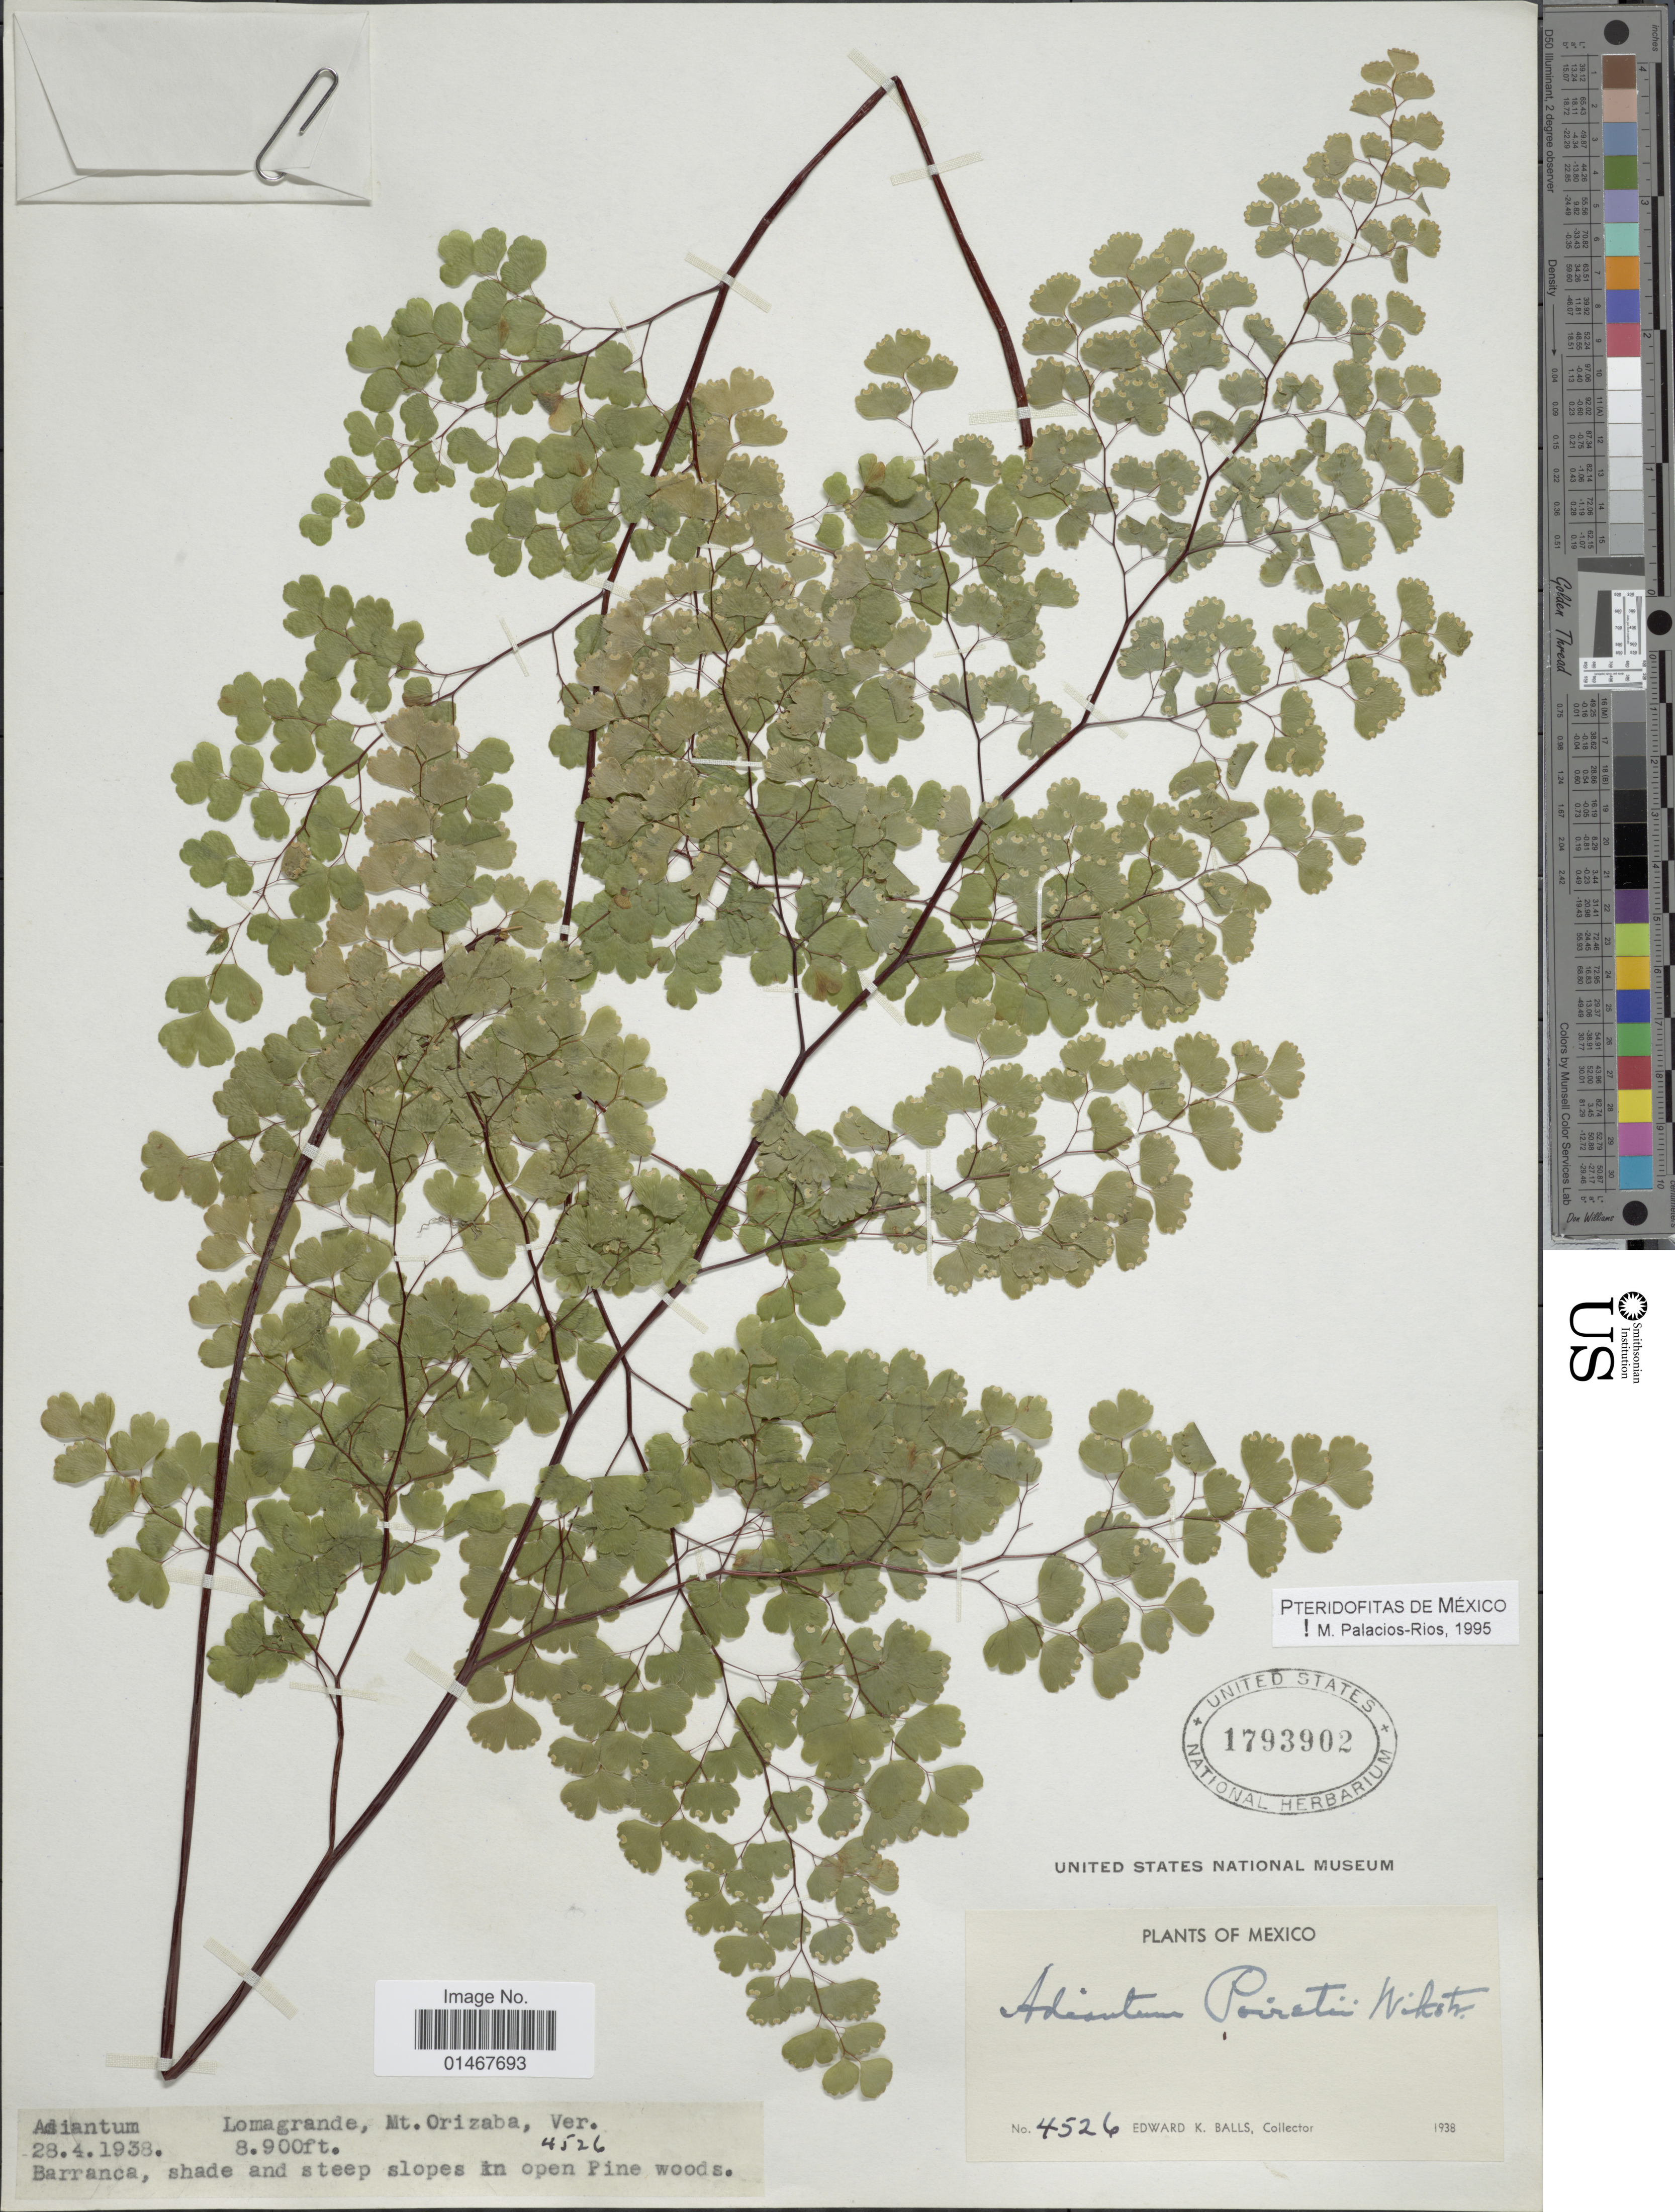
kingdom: Plantae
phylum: Tracheophyta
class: Polypodiopsida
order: Polypodiales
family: Pteridaceae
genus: Adiantum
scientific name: Adiantum poiretii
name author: Wikstr.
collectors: E. K. Balls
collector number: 4526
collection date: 1938-04-28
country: Mexico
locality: Lomagrande, Mt Orizaba, Ver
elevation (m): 2713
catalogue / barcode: US 1793902